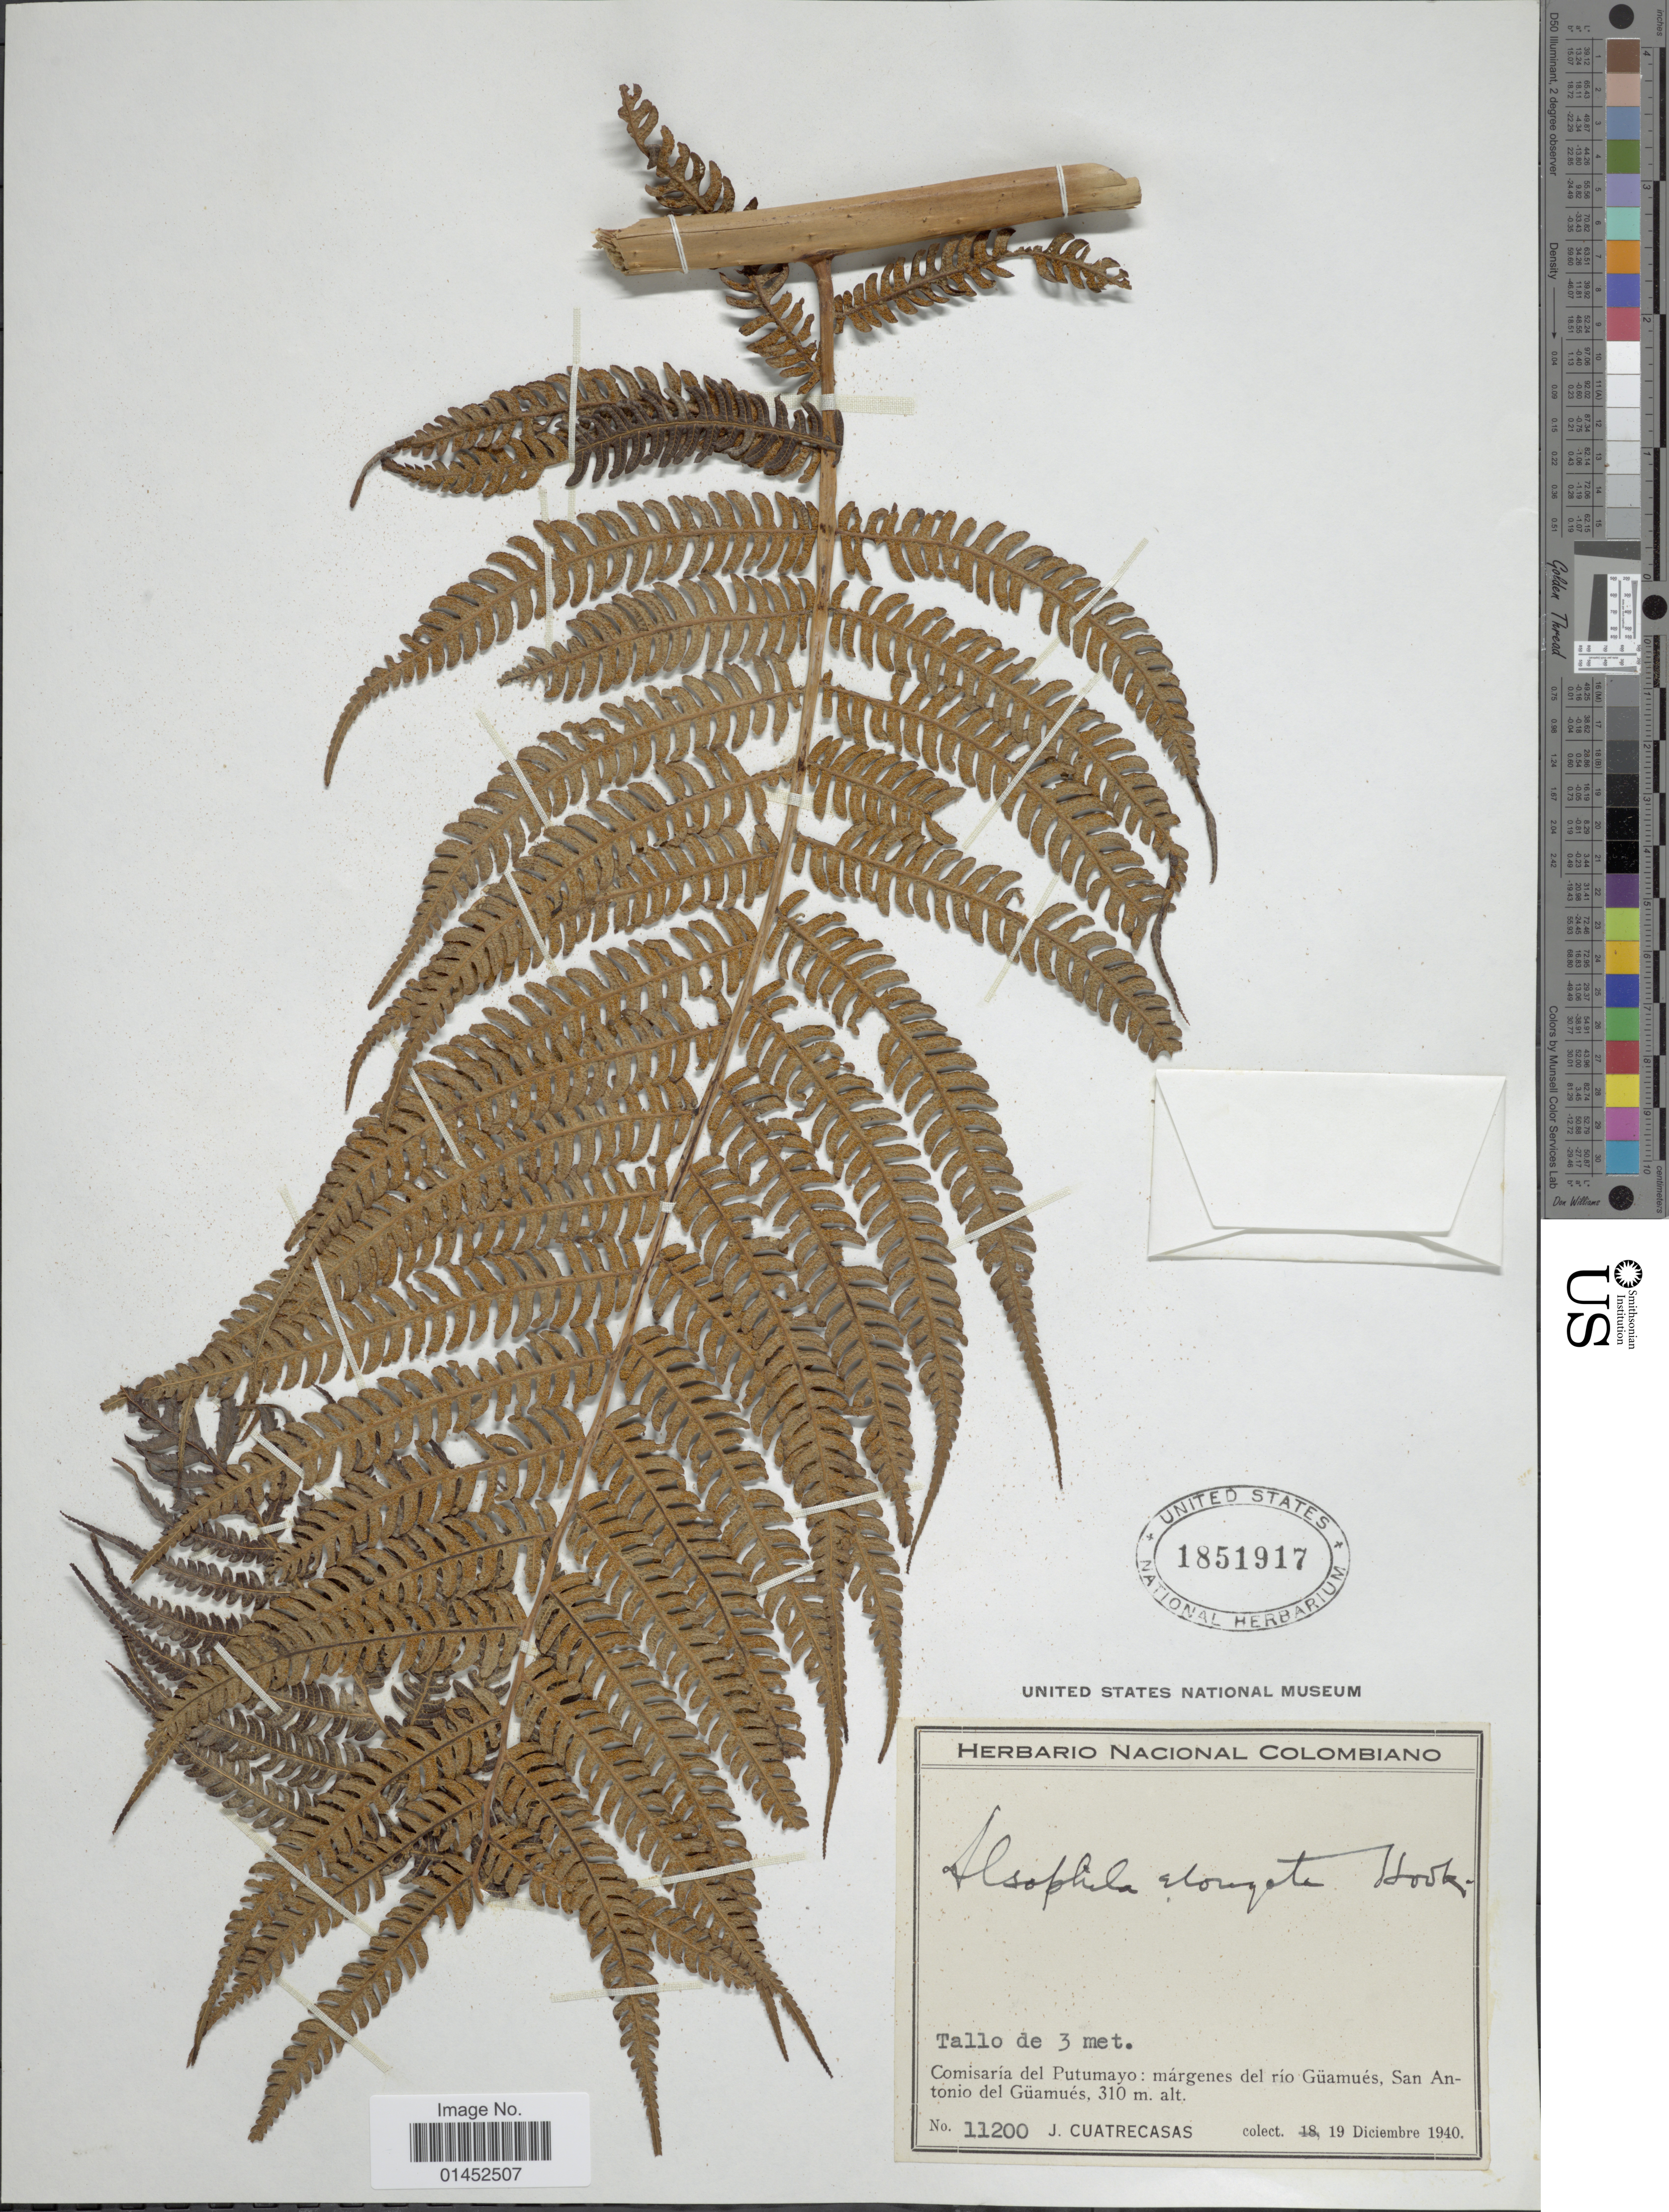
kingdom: Plantae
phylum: Tracheophyta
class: Polypodiopsida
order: Cyatheales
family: Cyatheaceae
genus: Cyathea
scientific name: Cyathea poeppigii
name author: (Hook.) Domin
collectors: J. Cuatrecasas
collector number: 11200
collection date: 1940-12-19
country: Colombia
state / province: Putumayo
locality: Comisaría del Putumayo: márgenes del río Güamués, San Antonio del Güamués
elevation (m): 310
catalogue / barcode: US 1851917